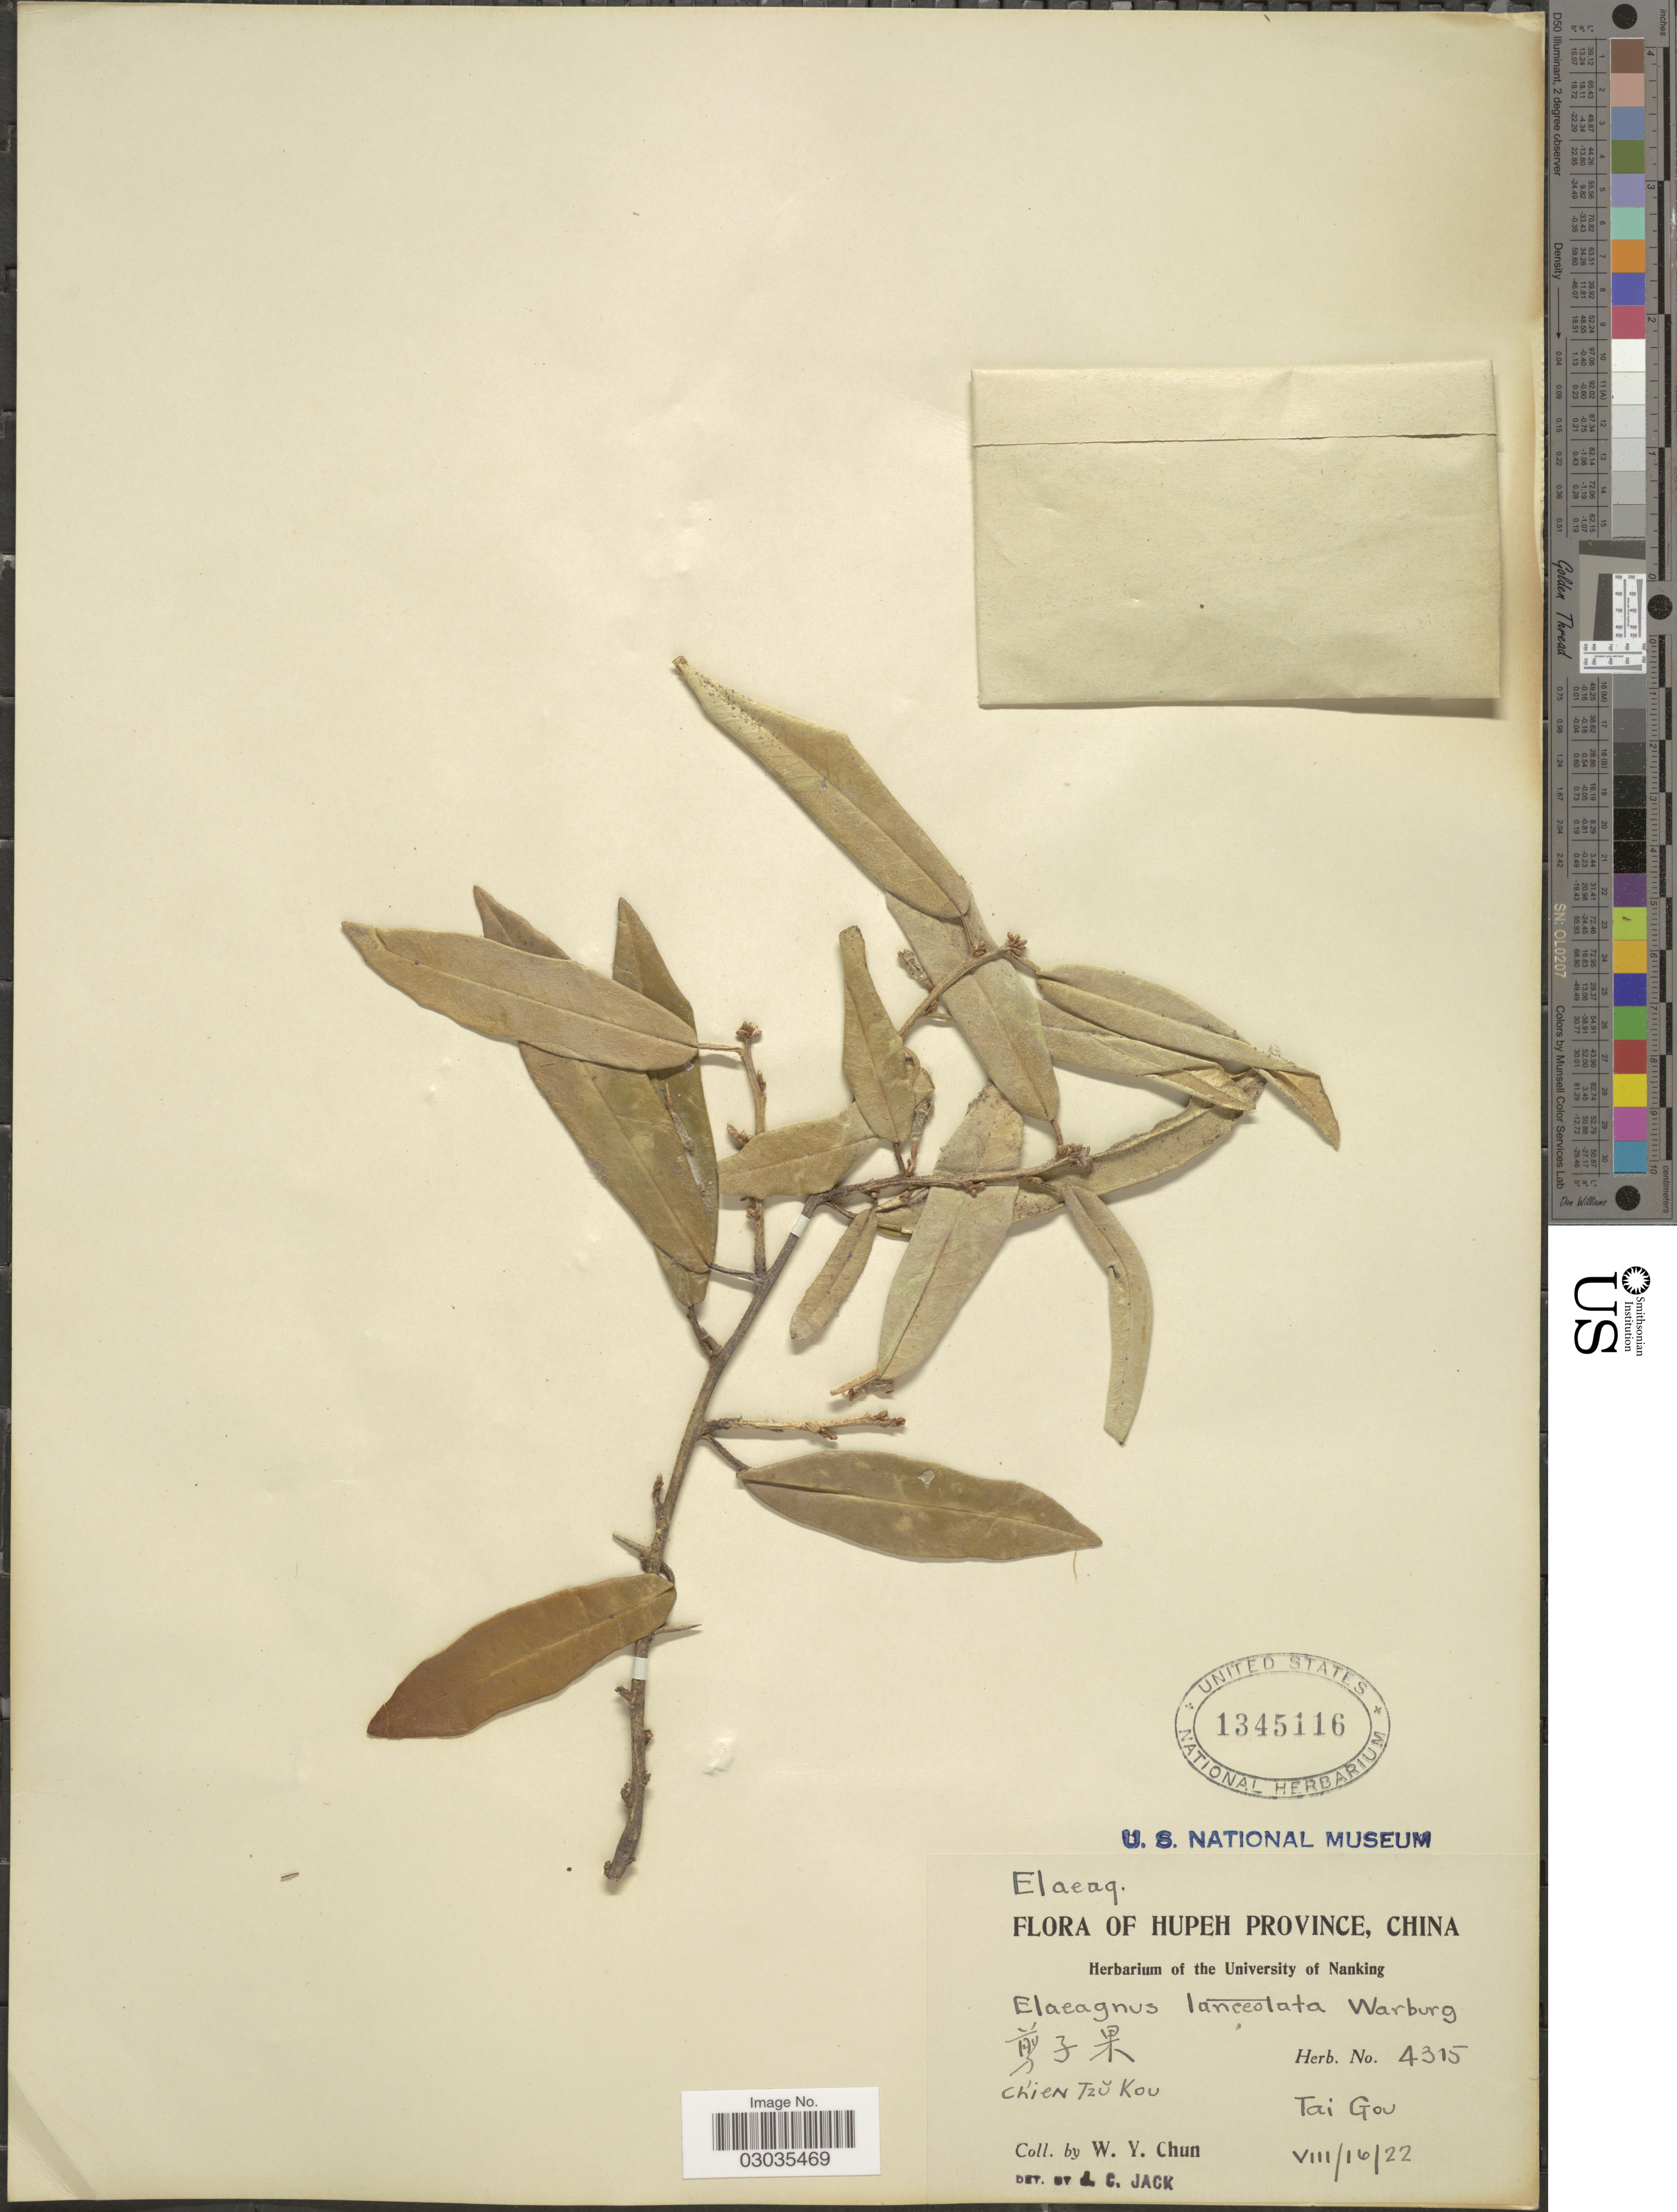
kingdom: Plantae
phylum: Tracheophyta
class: Magnoliopsida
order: Rosales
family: Elaeagnaceae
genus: Elaeagnus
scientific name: Elaeagnus lanceolata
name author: Warb.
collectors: W. Y. Chun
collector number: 4315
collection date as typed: Transcribed d/m/y: 16/8/22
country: China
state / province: Hubei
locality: Hupeh Province. Chien Tzu Kou, Tai Gou.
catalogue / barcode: US 1345116